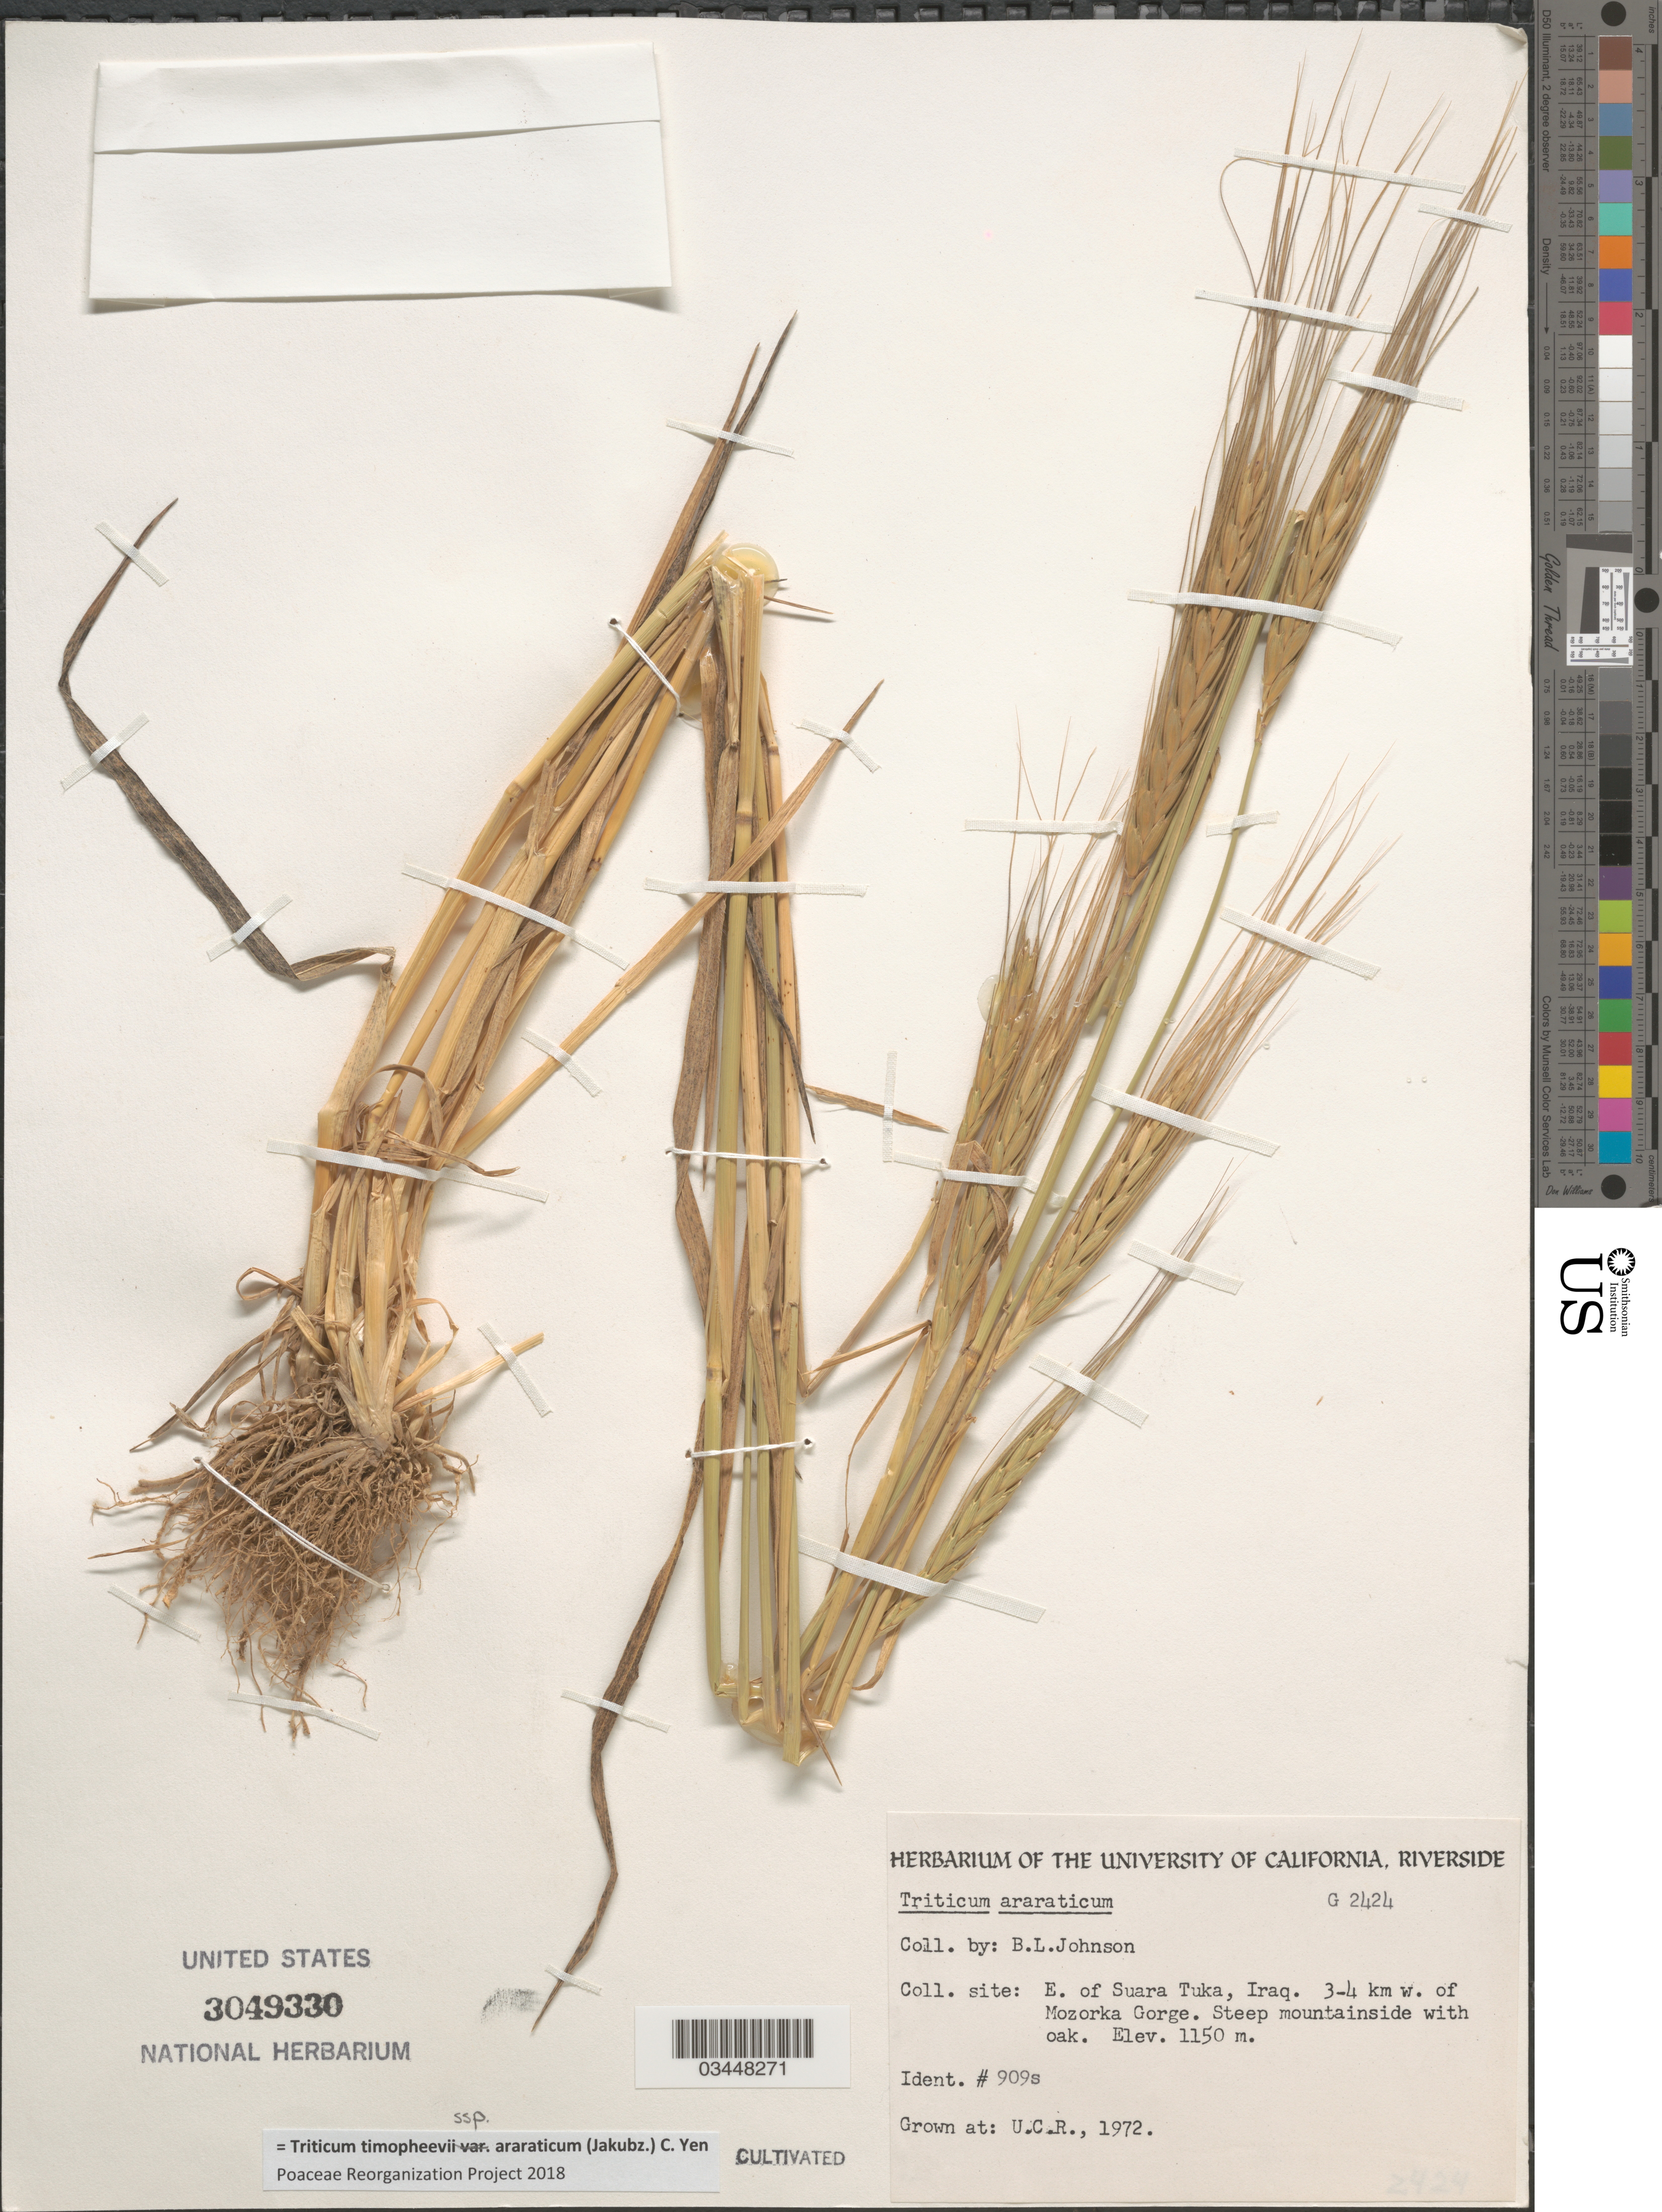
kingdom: Plantae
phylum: Tracheophyta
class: Liliopsida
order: Poales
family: Poaceae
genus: Triticum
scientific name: Triticum timopheevii subsp. araraticum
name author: (Jakubz.) C. Yen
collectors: ex herb. Univ. of California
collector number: G2424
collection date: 1972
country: United States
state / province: California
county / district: Riverside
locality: U.C.R.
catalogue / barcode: US 3049330